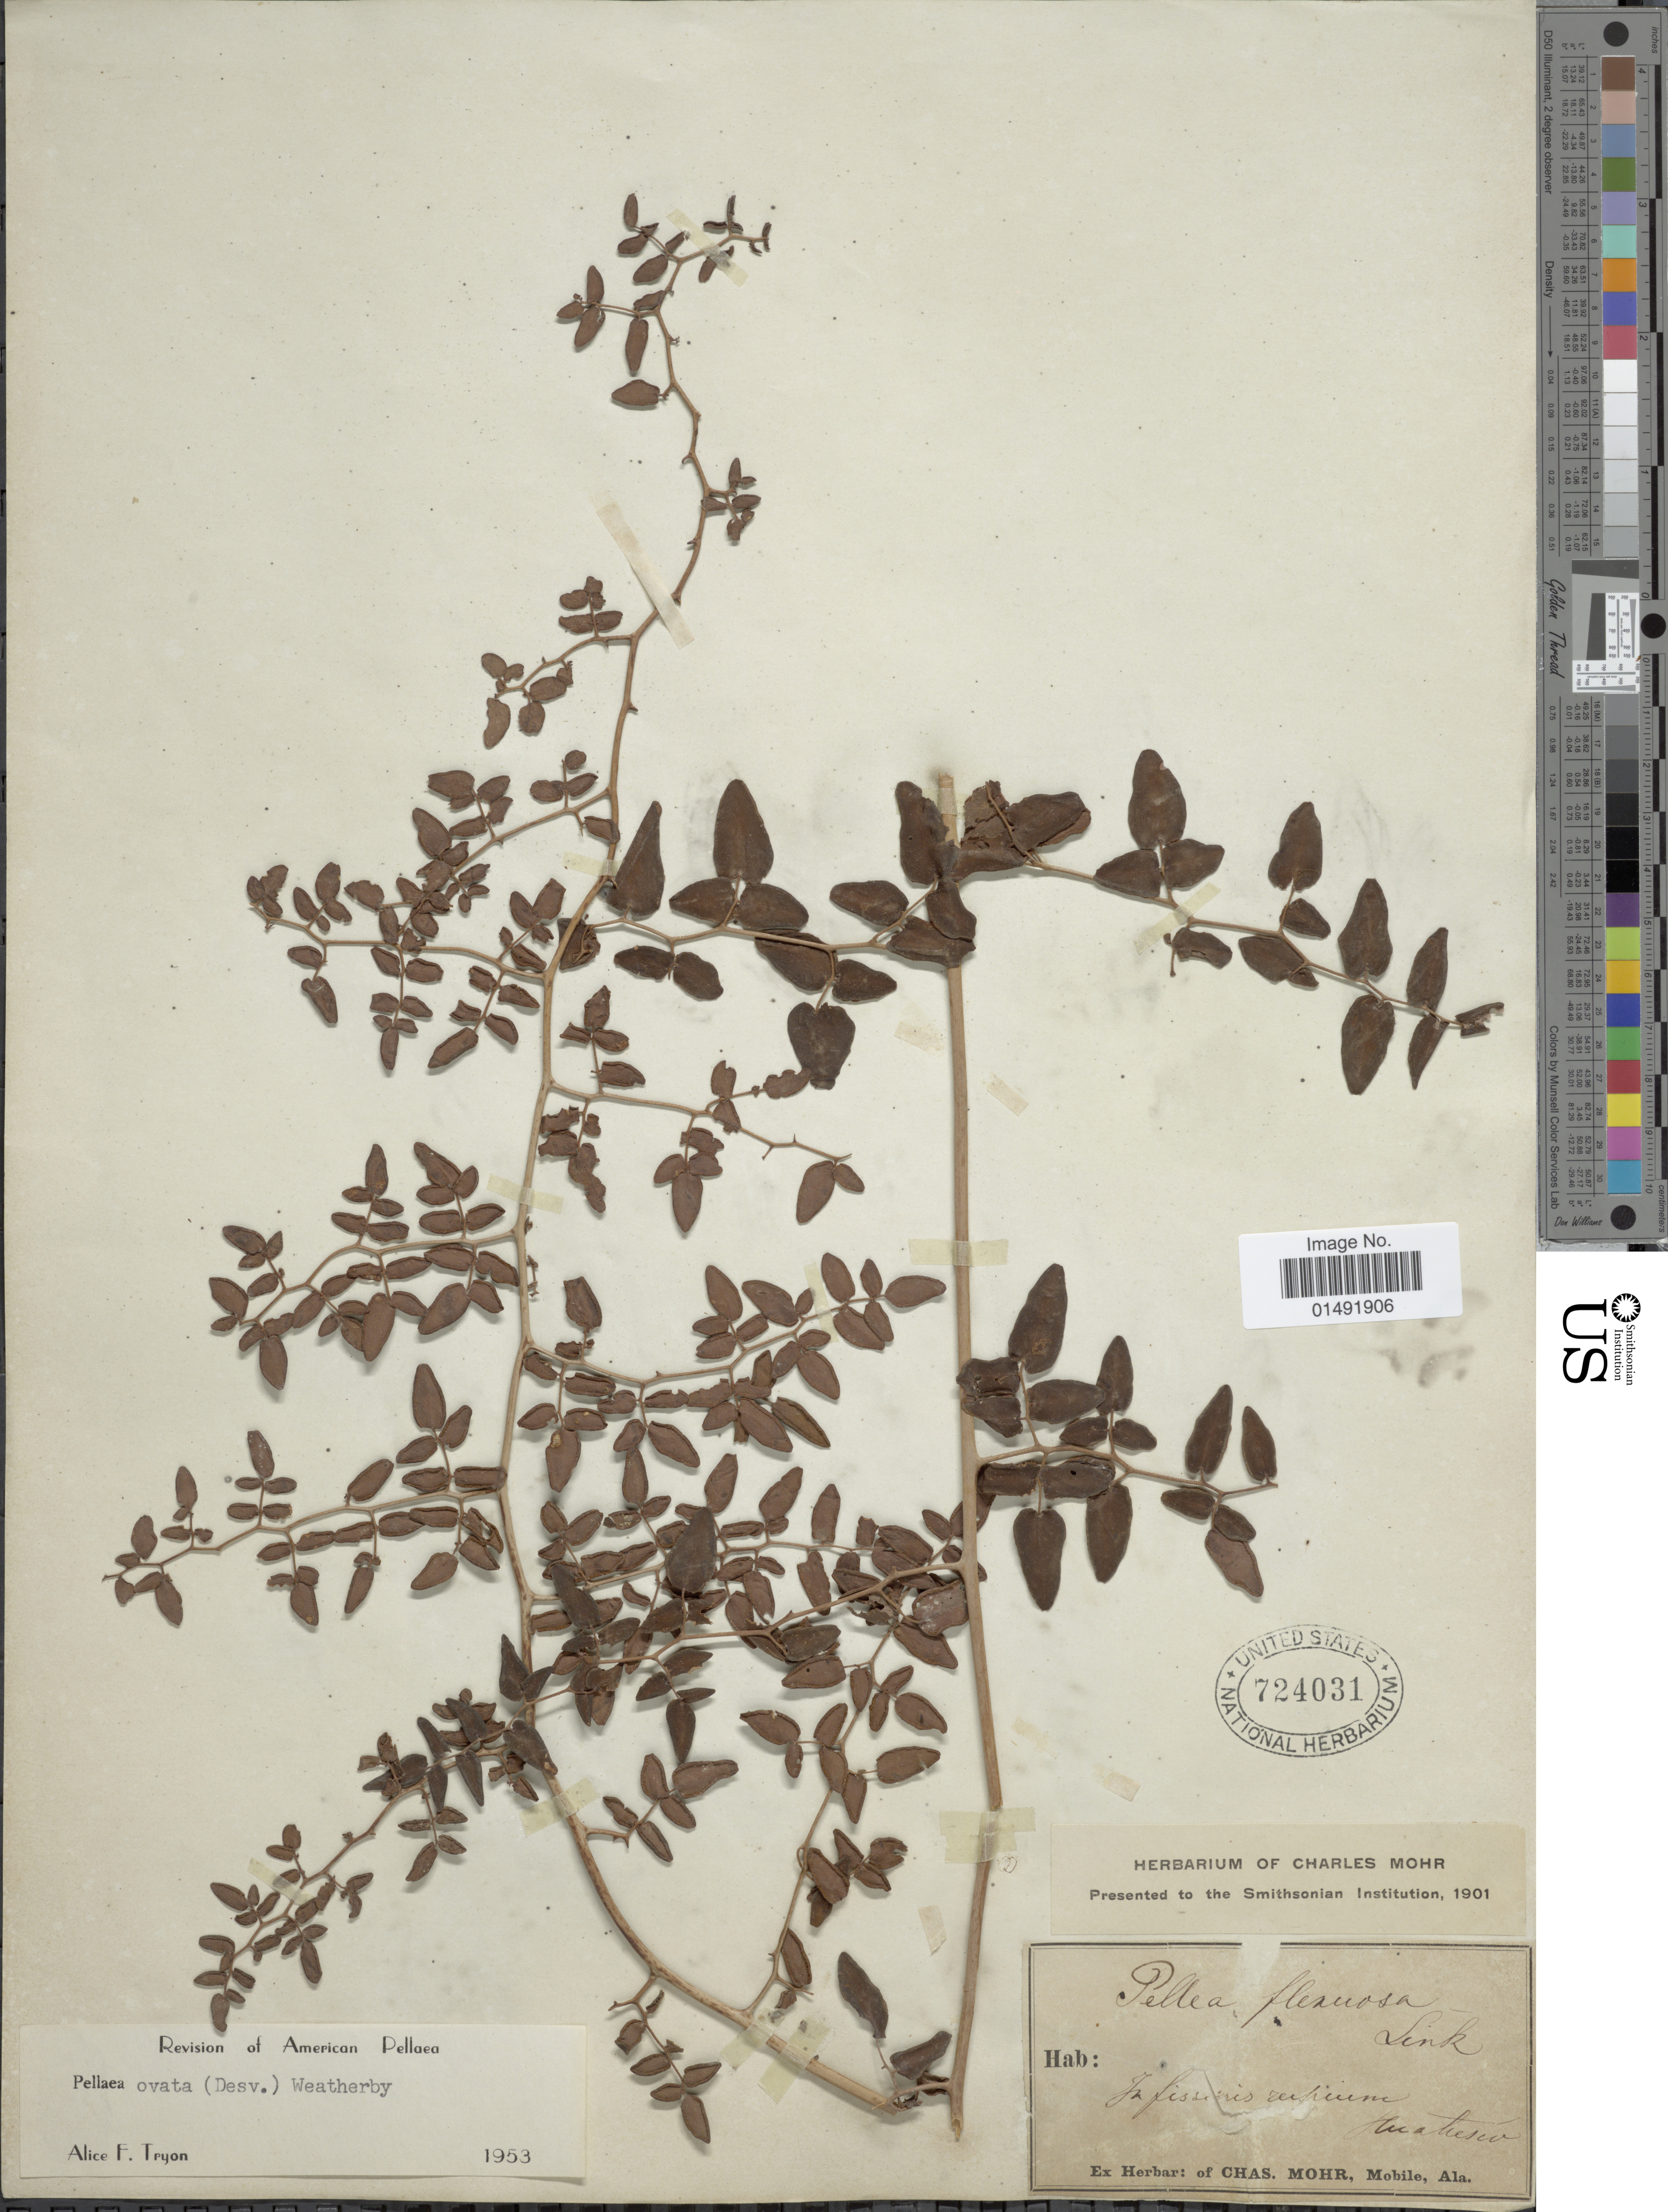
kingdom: Plantae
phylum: Tracheophyta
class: Polypodiopsida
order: Polypodiales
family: Pteridaceae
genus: Pellaea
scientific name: Pellaea ovata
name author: (Desv.) Weath.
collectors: ex herb. Charles Mohr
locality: In fi [illegible text] Huahesco [interpreted]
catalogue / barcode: US 724031